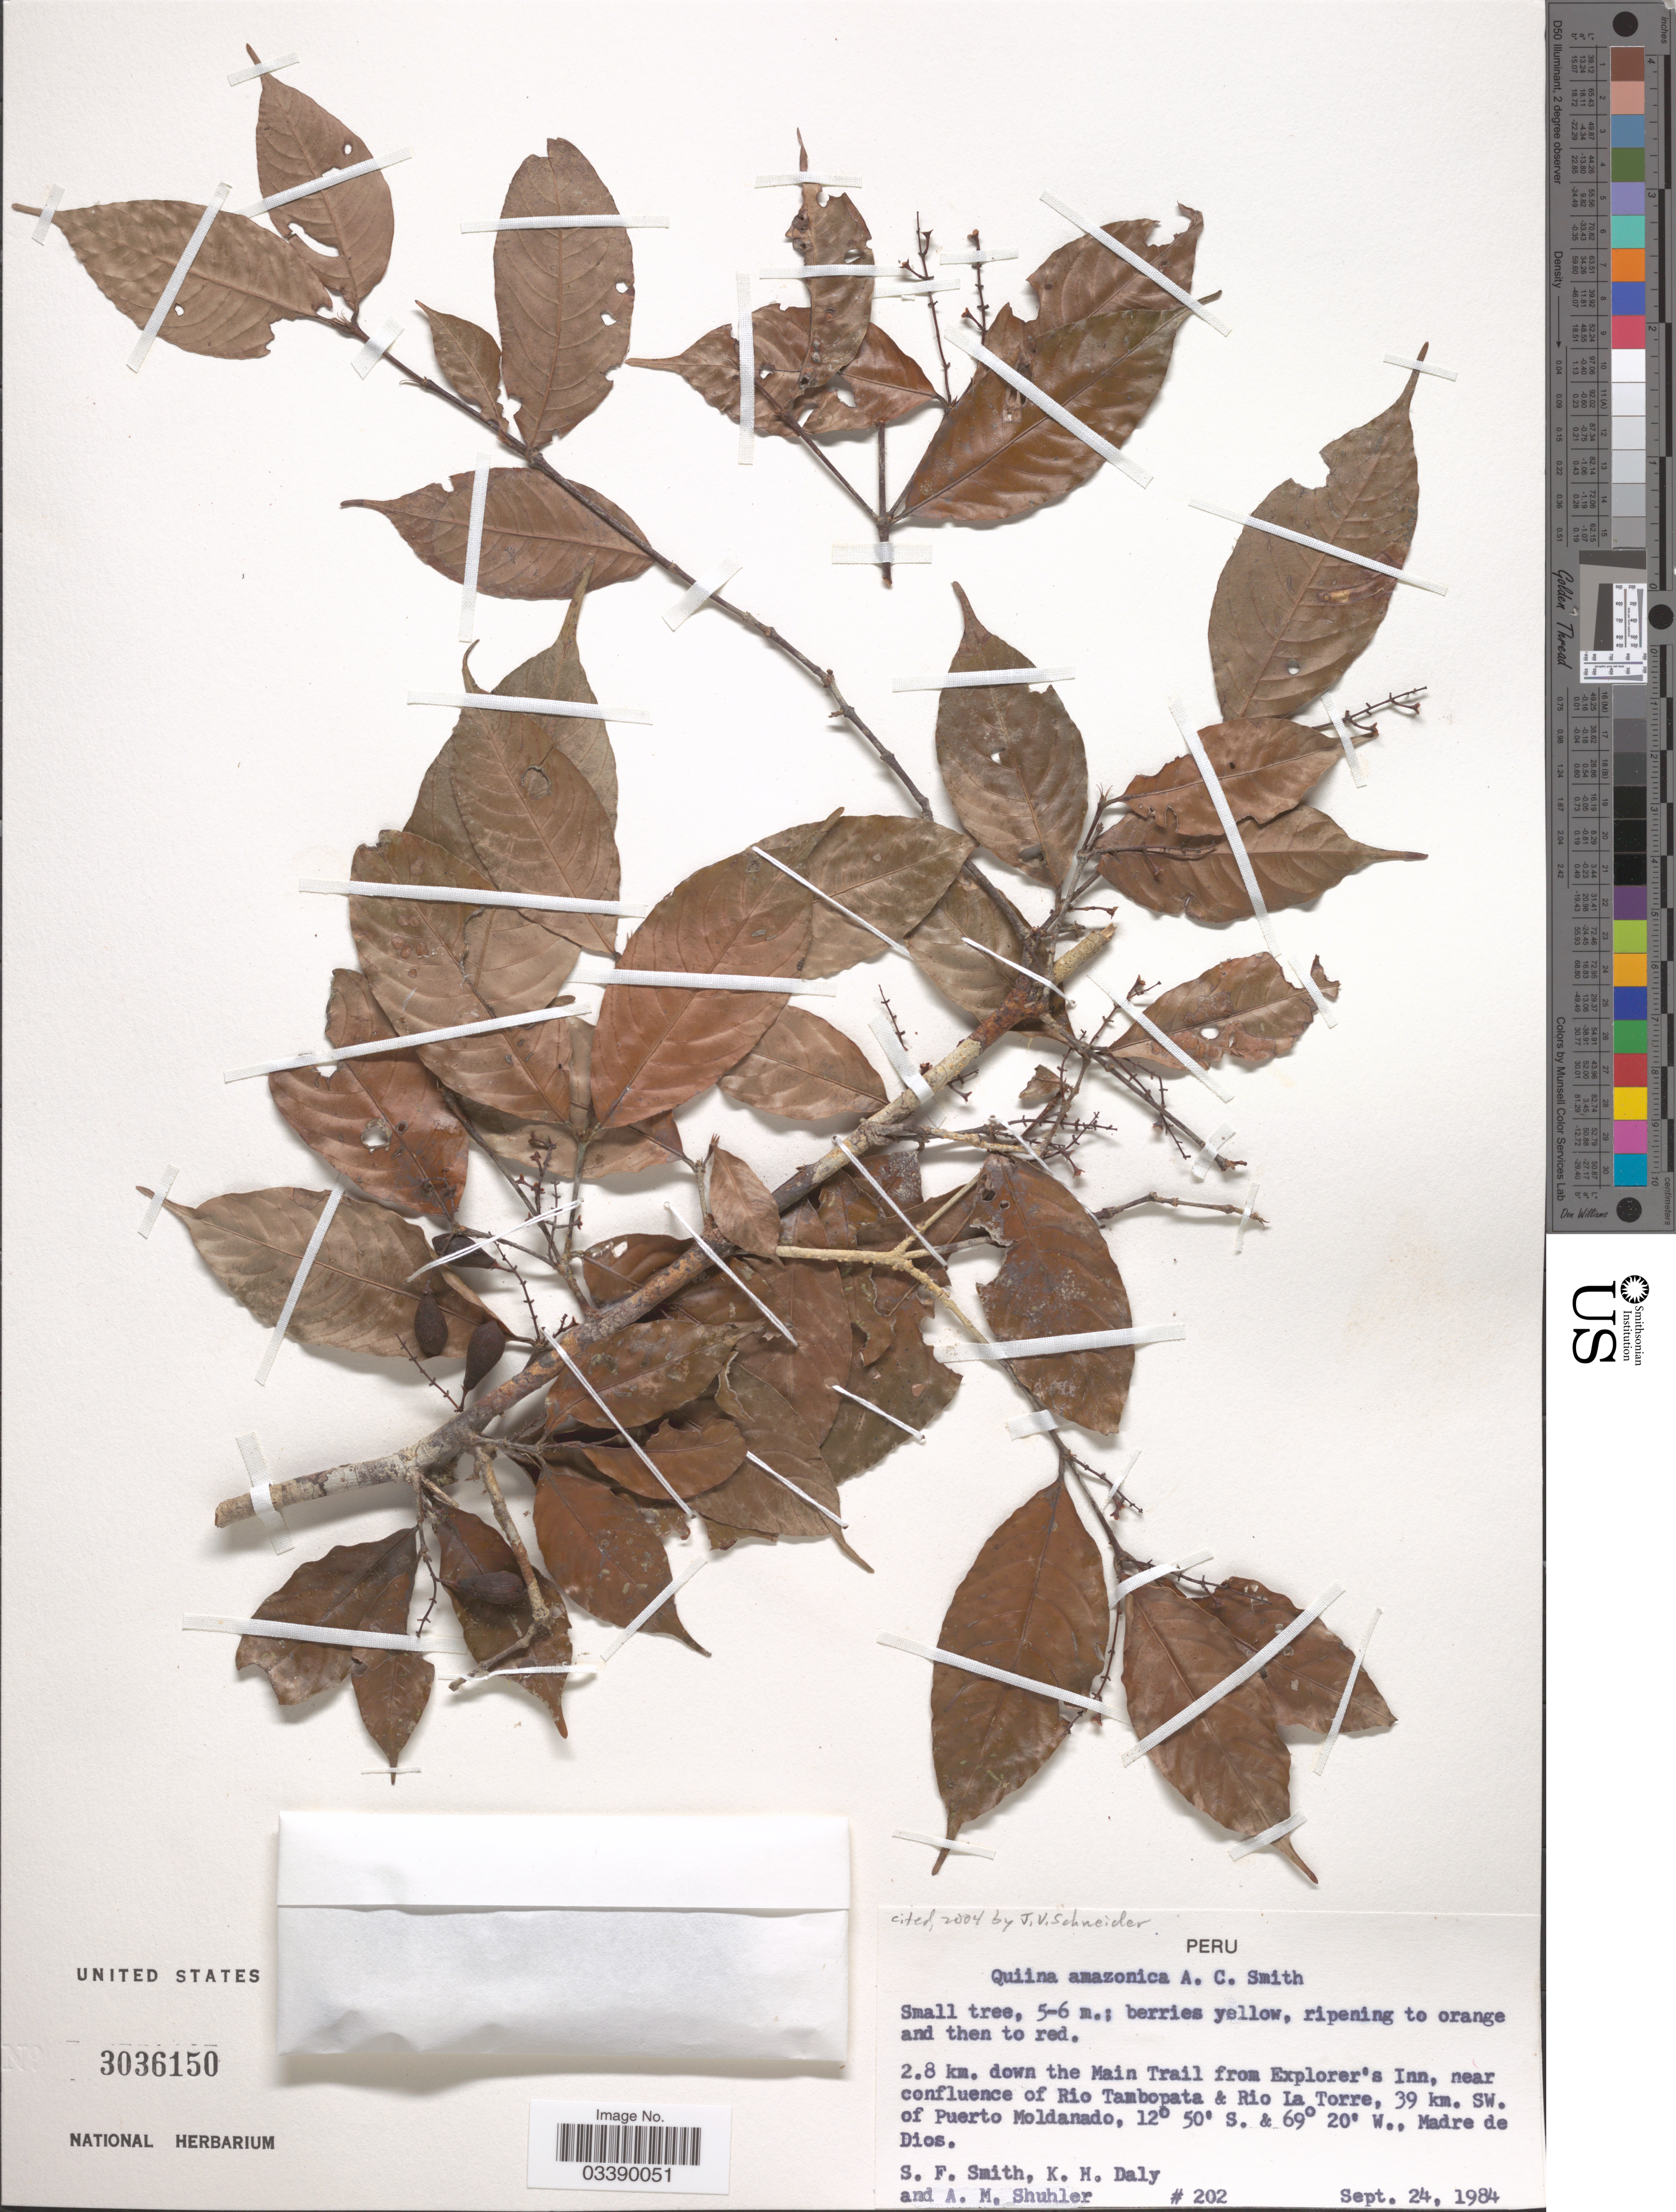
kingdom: Plantae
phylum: Tracheophyta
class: Magnoliopsida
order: Malpighiales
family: Quiinaceae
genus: Quiina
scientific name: Quiina amazonica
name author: A.C. Sm.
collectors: S.F. Smith, K. Daly & A. Shuhler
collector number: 202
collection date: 1984-09-24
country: Peru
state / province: Madre de Dios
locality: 2.8 km. down the Main Trail from Explorer's Inn, near confluence of Rio Tambopata & Rio La Torre, 39 km. SW. of Puerto Moldanado.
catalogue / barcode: US 3036150